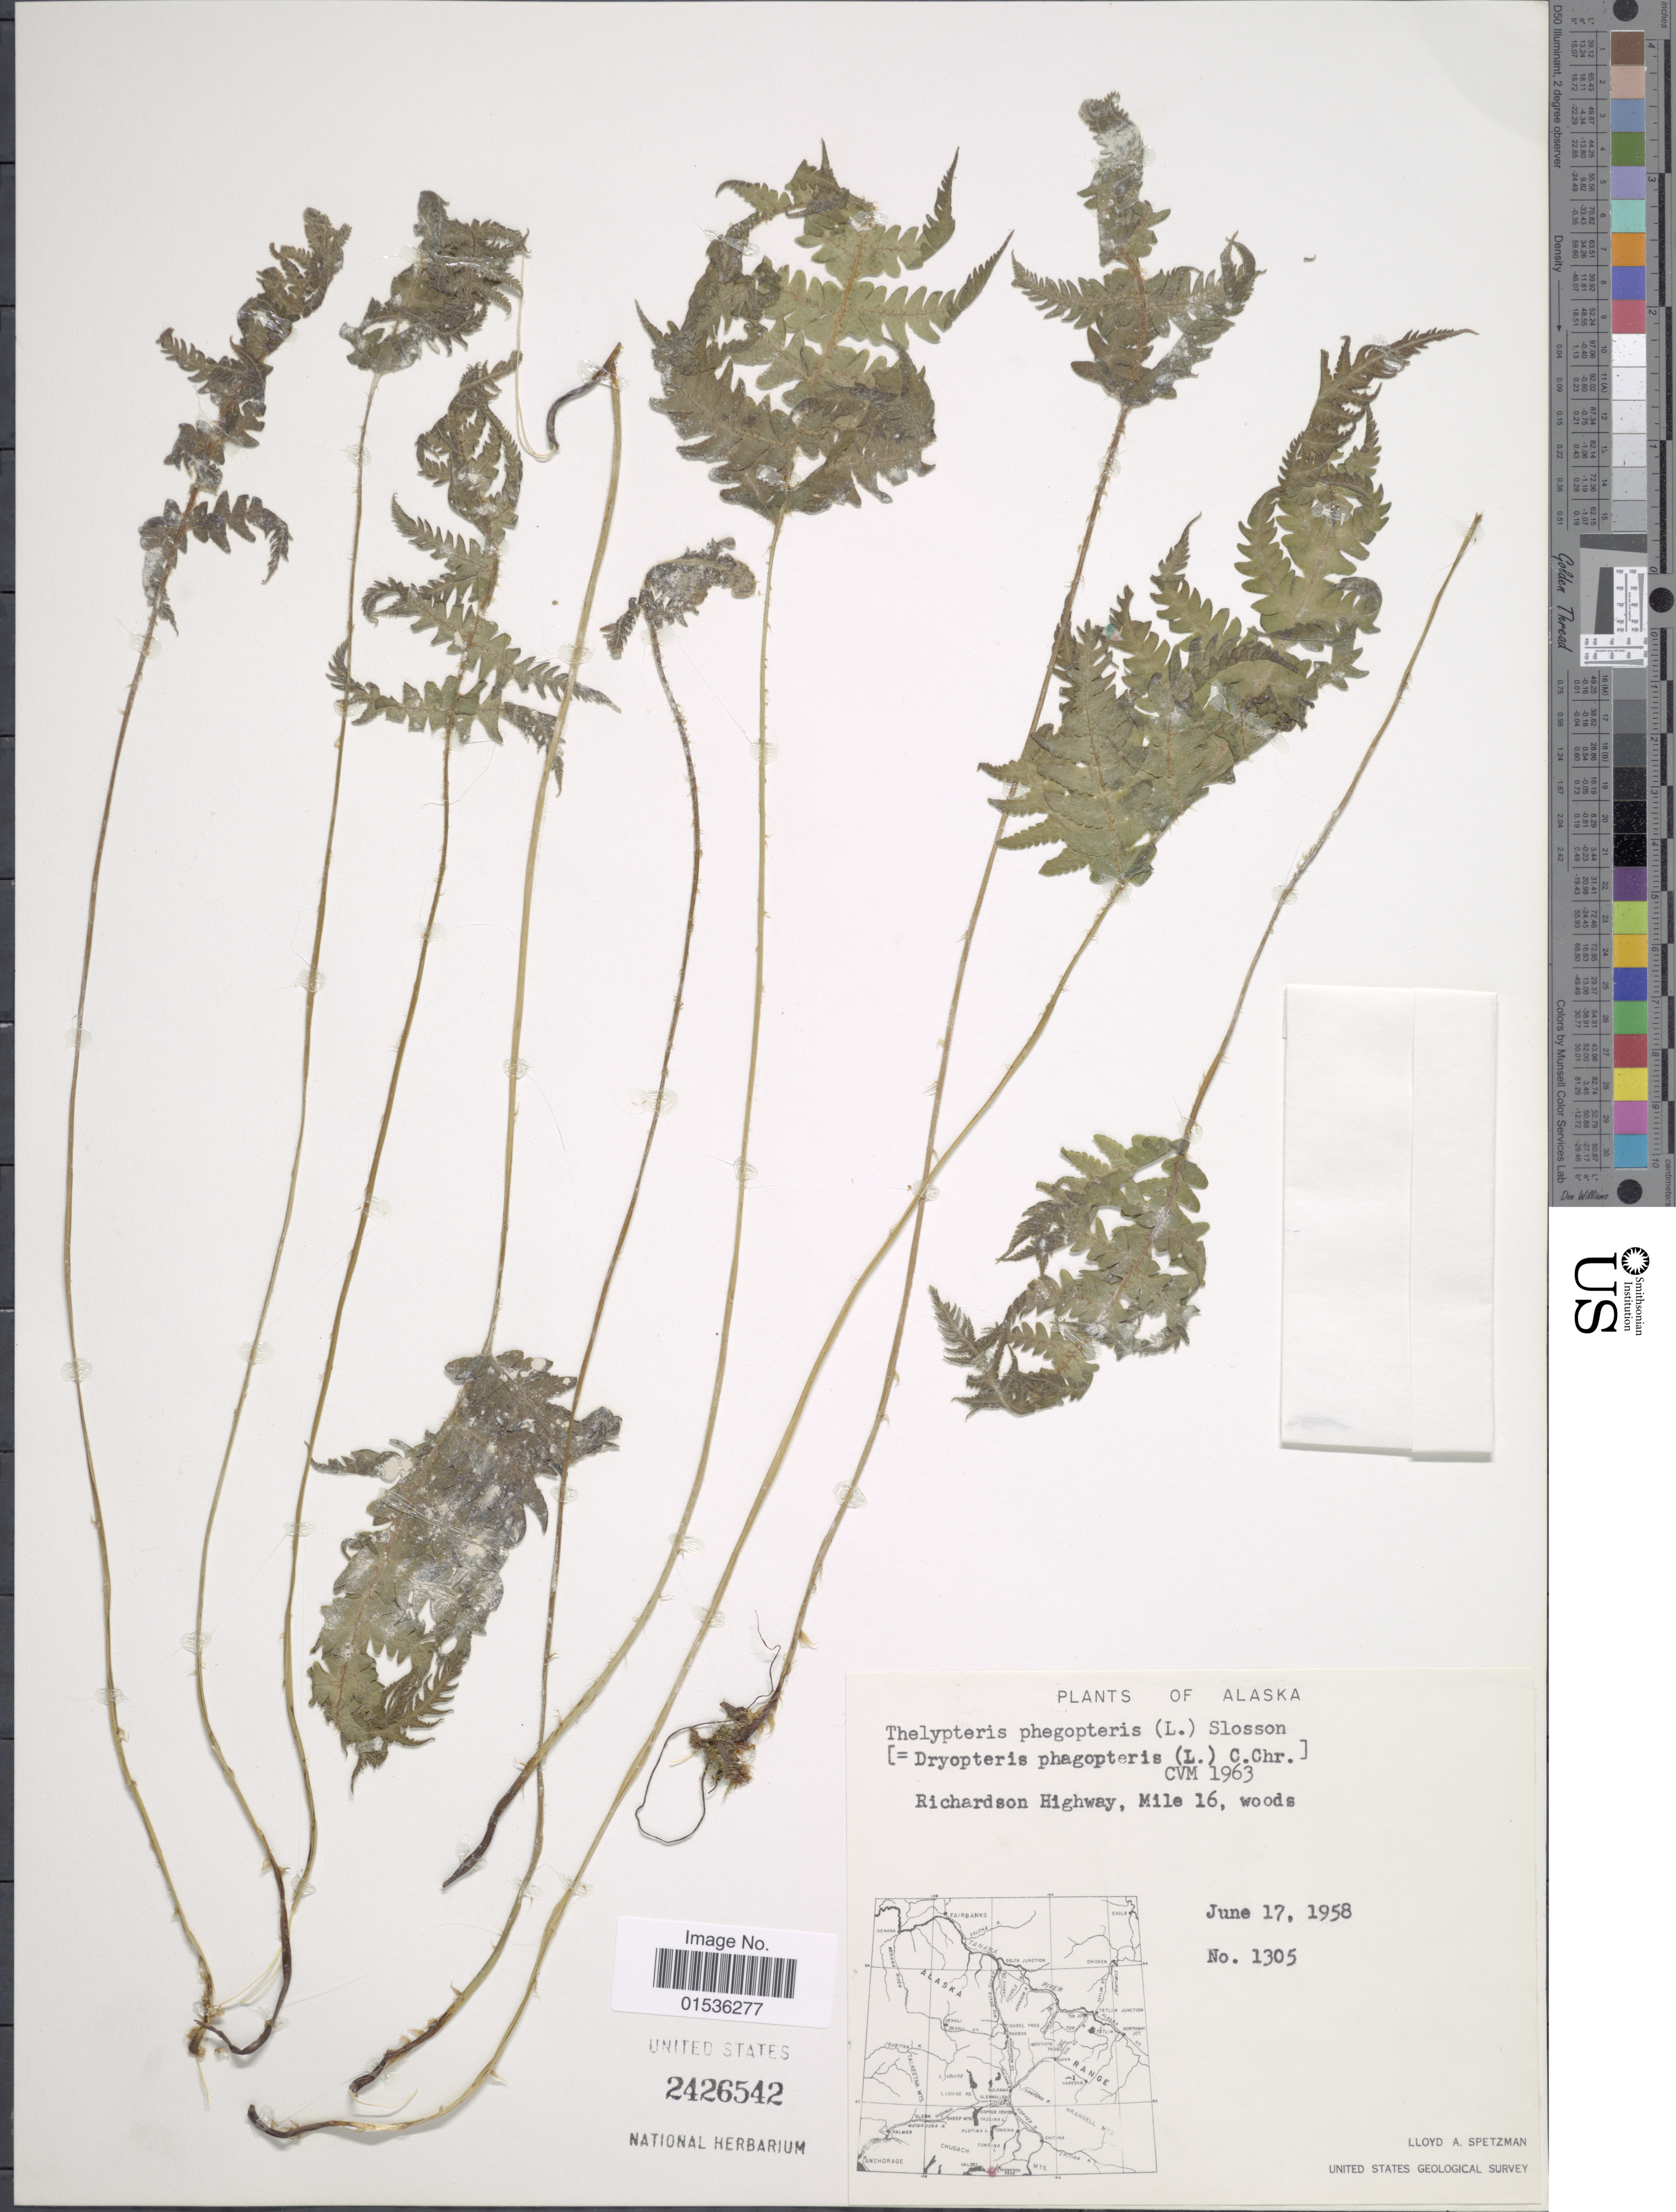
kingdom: Plantae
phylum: Tracheophyta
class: Polypodiopsida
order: Polypodiales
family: Thelypteridaceae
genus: Phegopteris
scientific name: Phegopteris connectilis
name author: (Michx.) Watt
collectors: L. Spetzman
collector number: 1305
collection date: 1958-06-17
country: United States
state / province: Alaska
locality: Alaska, Richardson Highway, Mile 16, woods.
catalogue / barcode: US 2426542